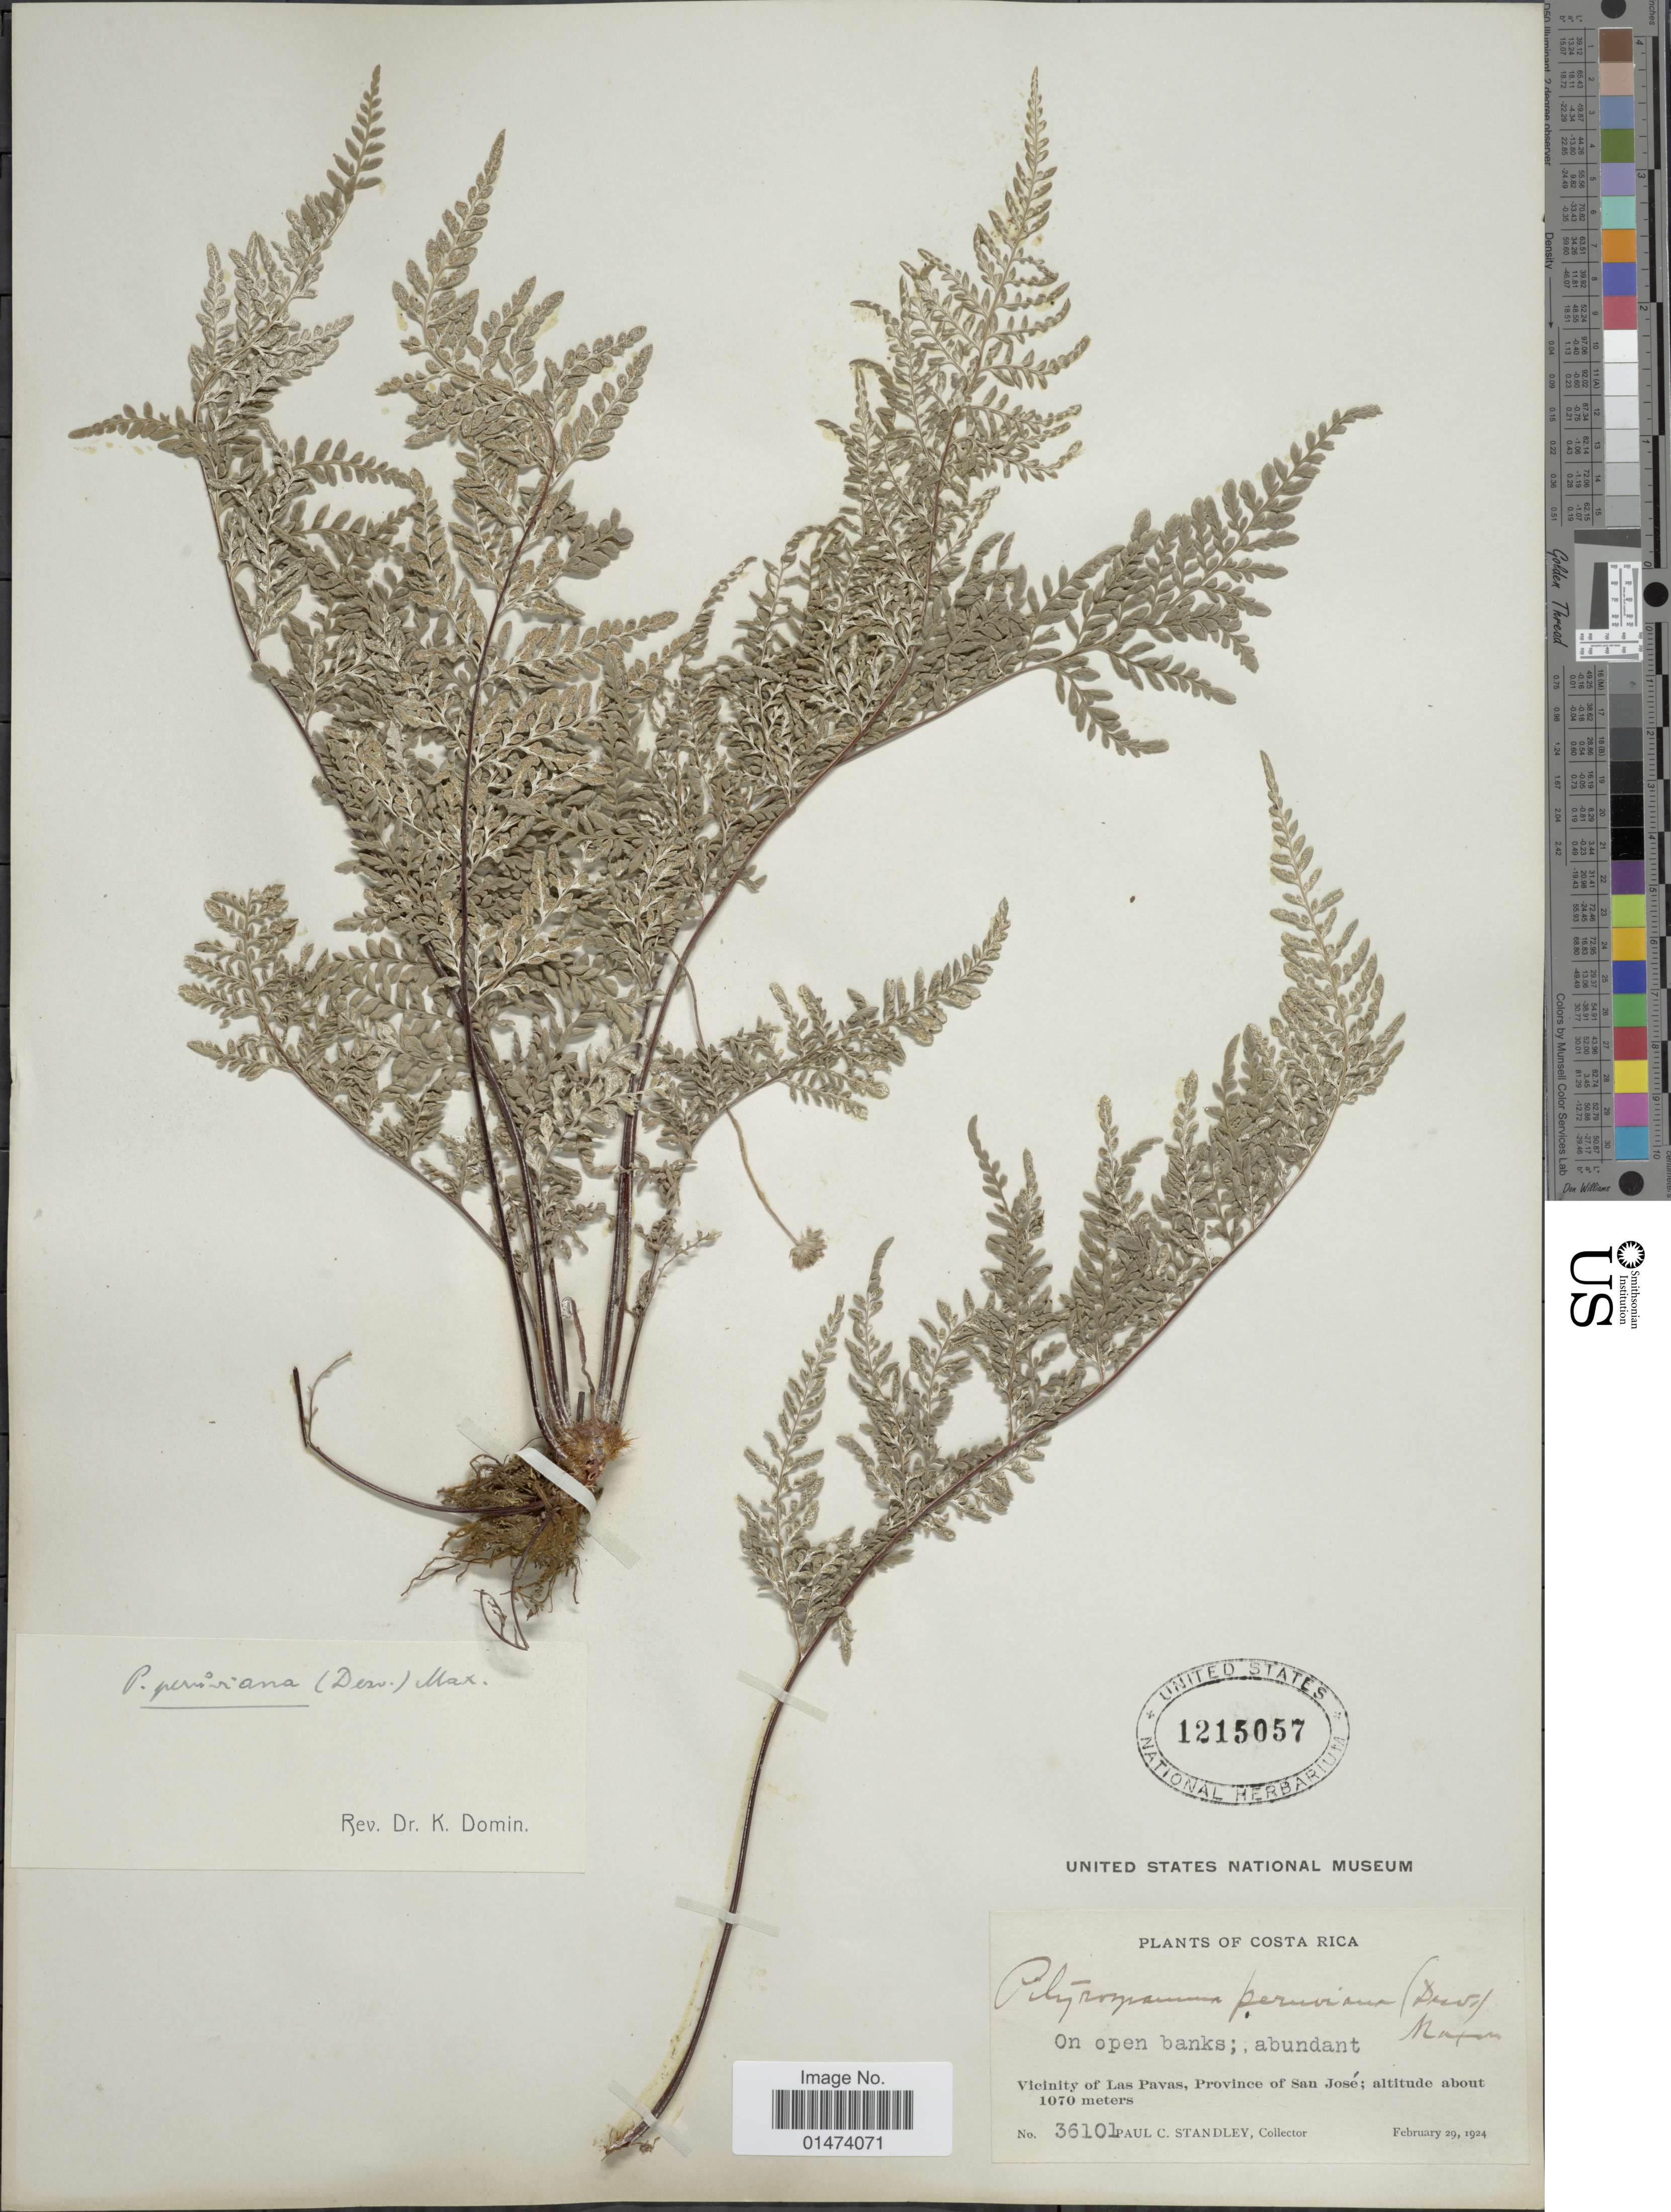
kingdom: Plantae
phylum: Tracheophyta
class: Polypodiopsida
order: Polypodiales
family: Pteridaceae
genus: Pityrogramma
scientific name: Pityrogramma dealbata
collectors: P. C. Standley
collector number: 36101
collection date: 1924-02-28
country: Costa Rica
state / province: San José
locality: Vicinity of Las Pavas, On open banks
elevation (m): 1070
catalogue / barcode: US 1215057